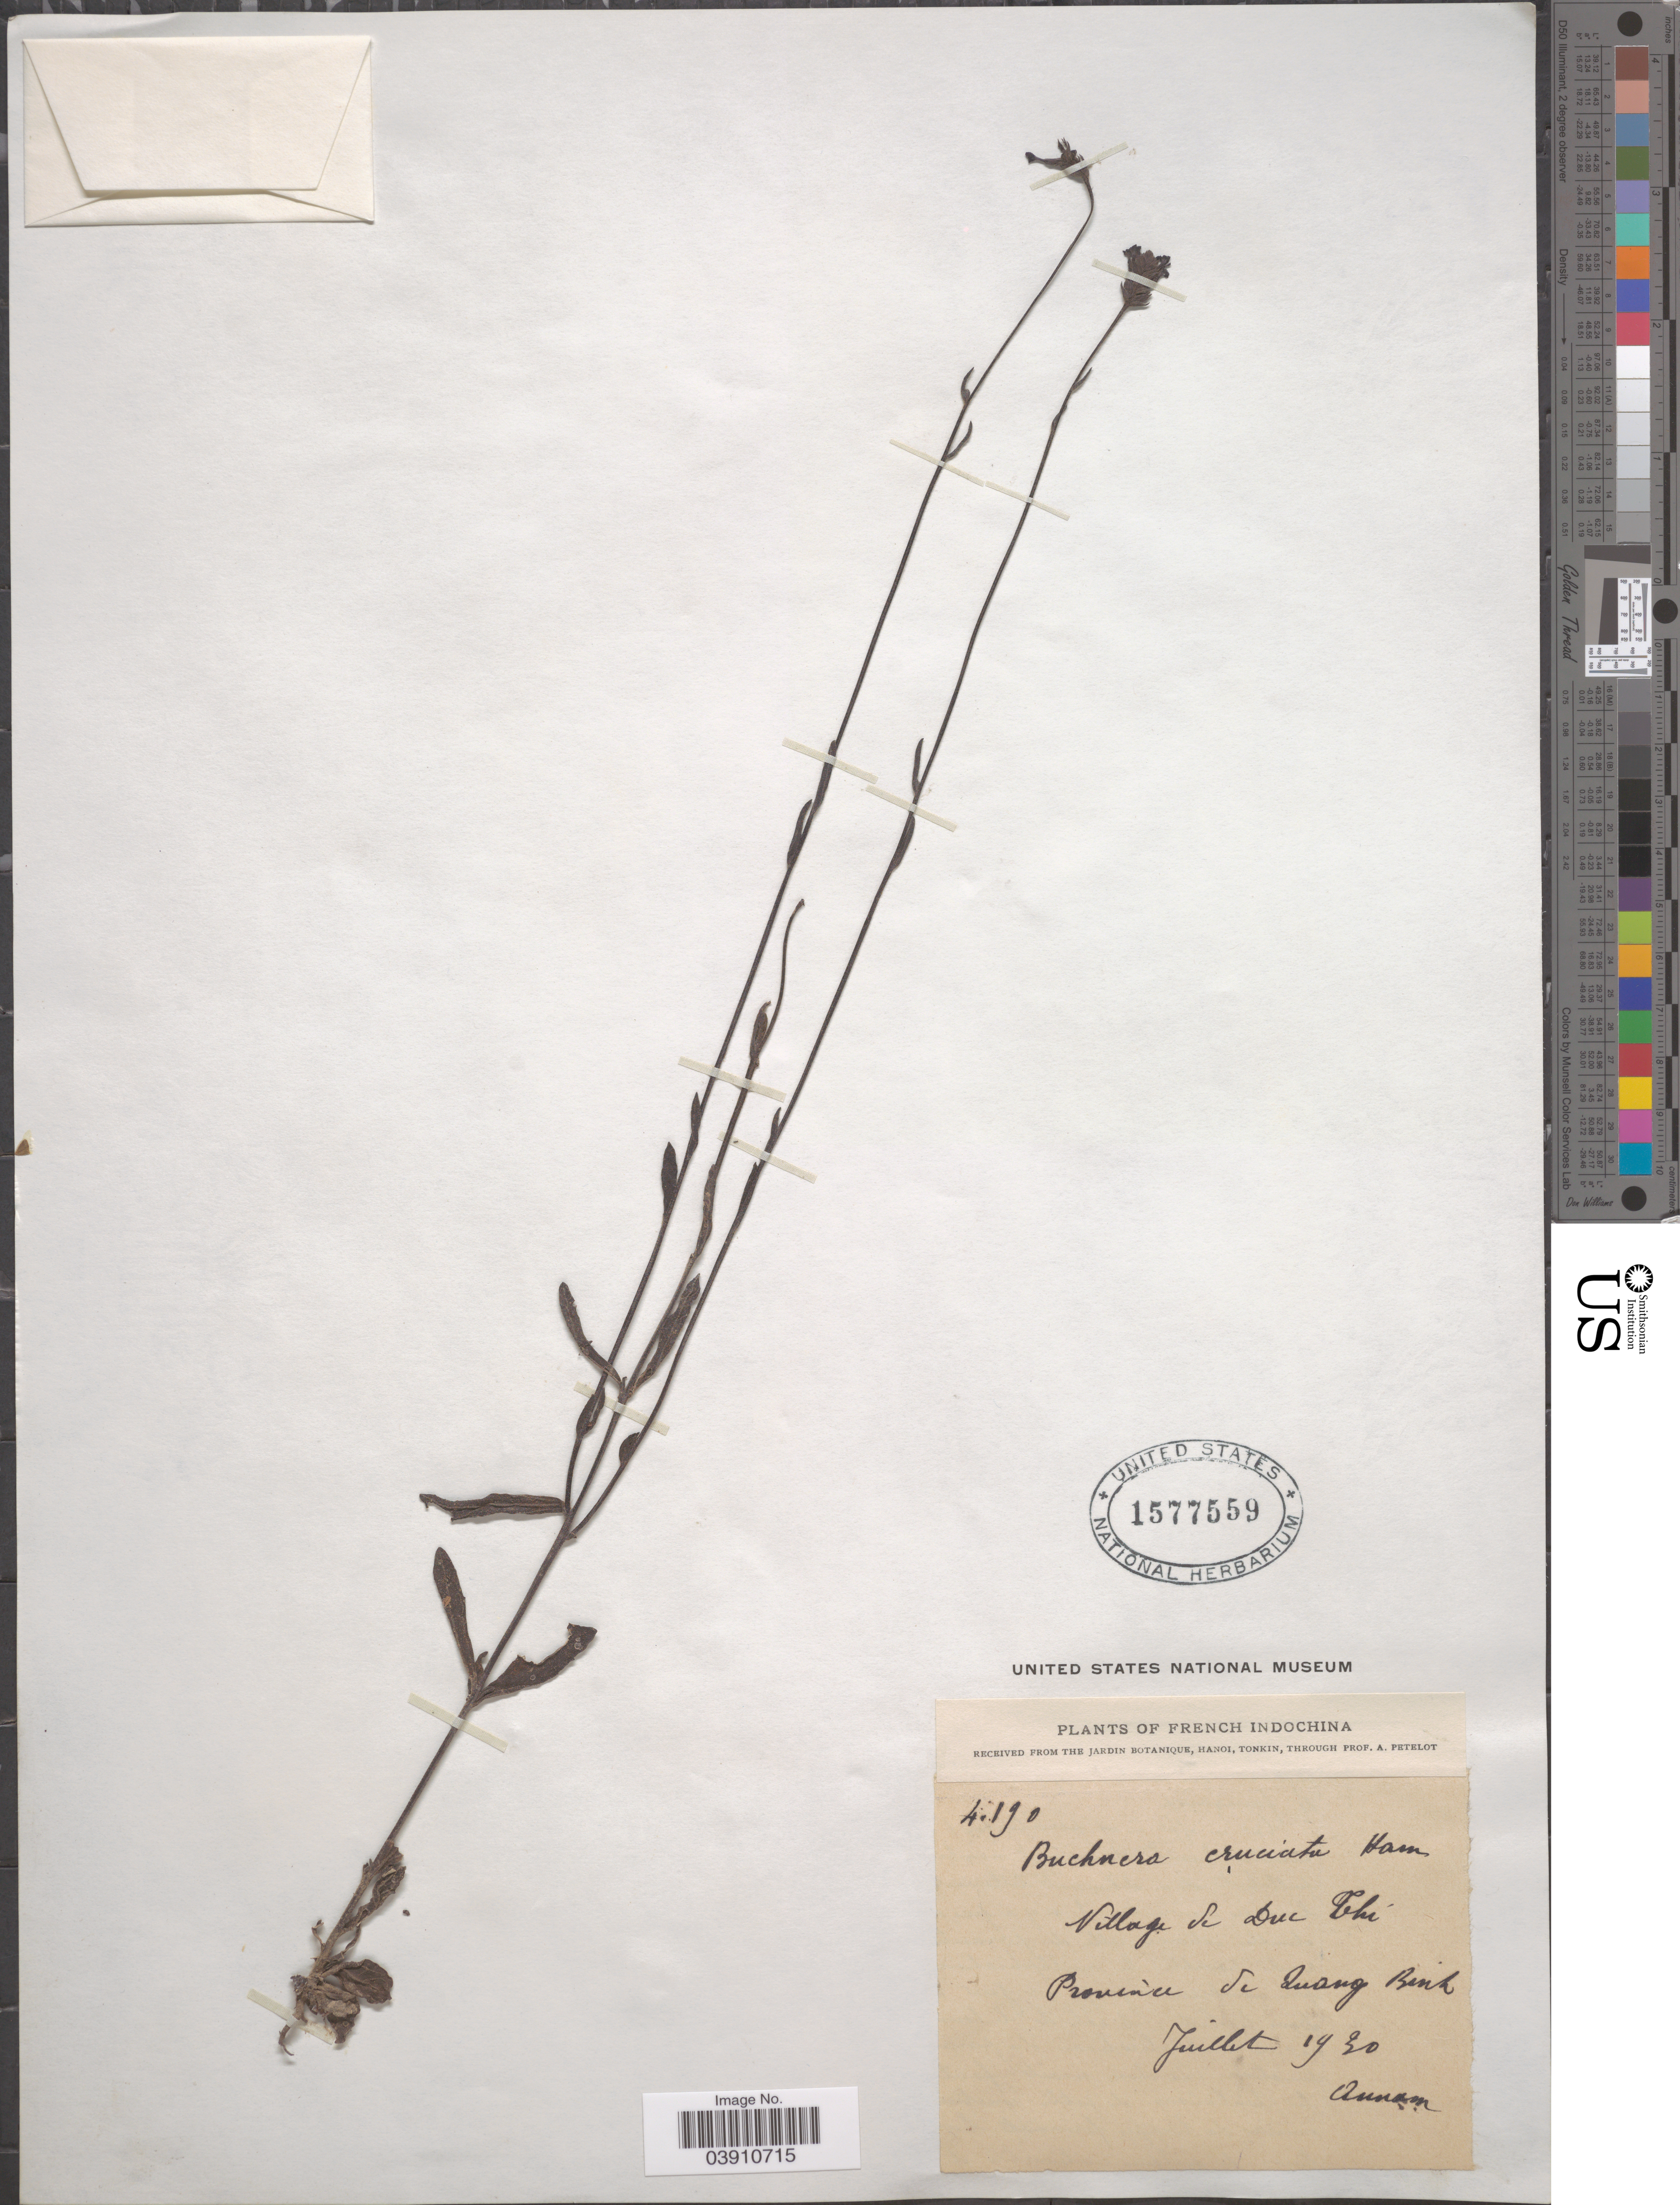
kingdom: Plantae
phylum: Tracheophyta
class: Magnoliopsida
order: Lamiales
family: Orobanchaceae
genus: Buchnera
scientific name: Buchnera cruciata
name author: Ham.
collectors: A. Petelot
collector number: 4190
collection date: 1930-07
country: Vietnam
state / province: Quang Binh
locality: French Indochina. Village de Duc Thi. Annam.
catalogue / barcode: US 1577559